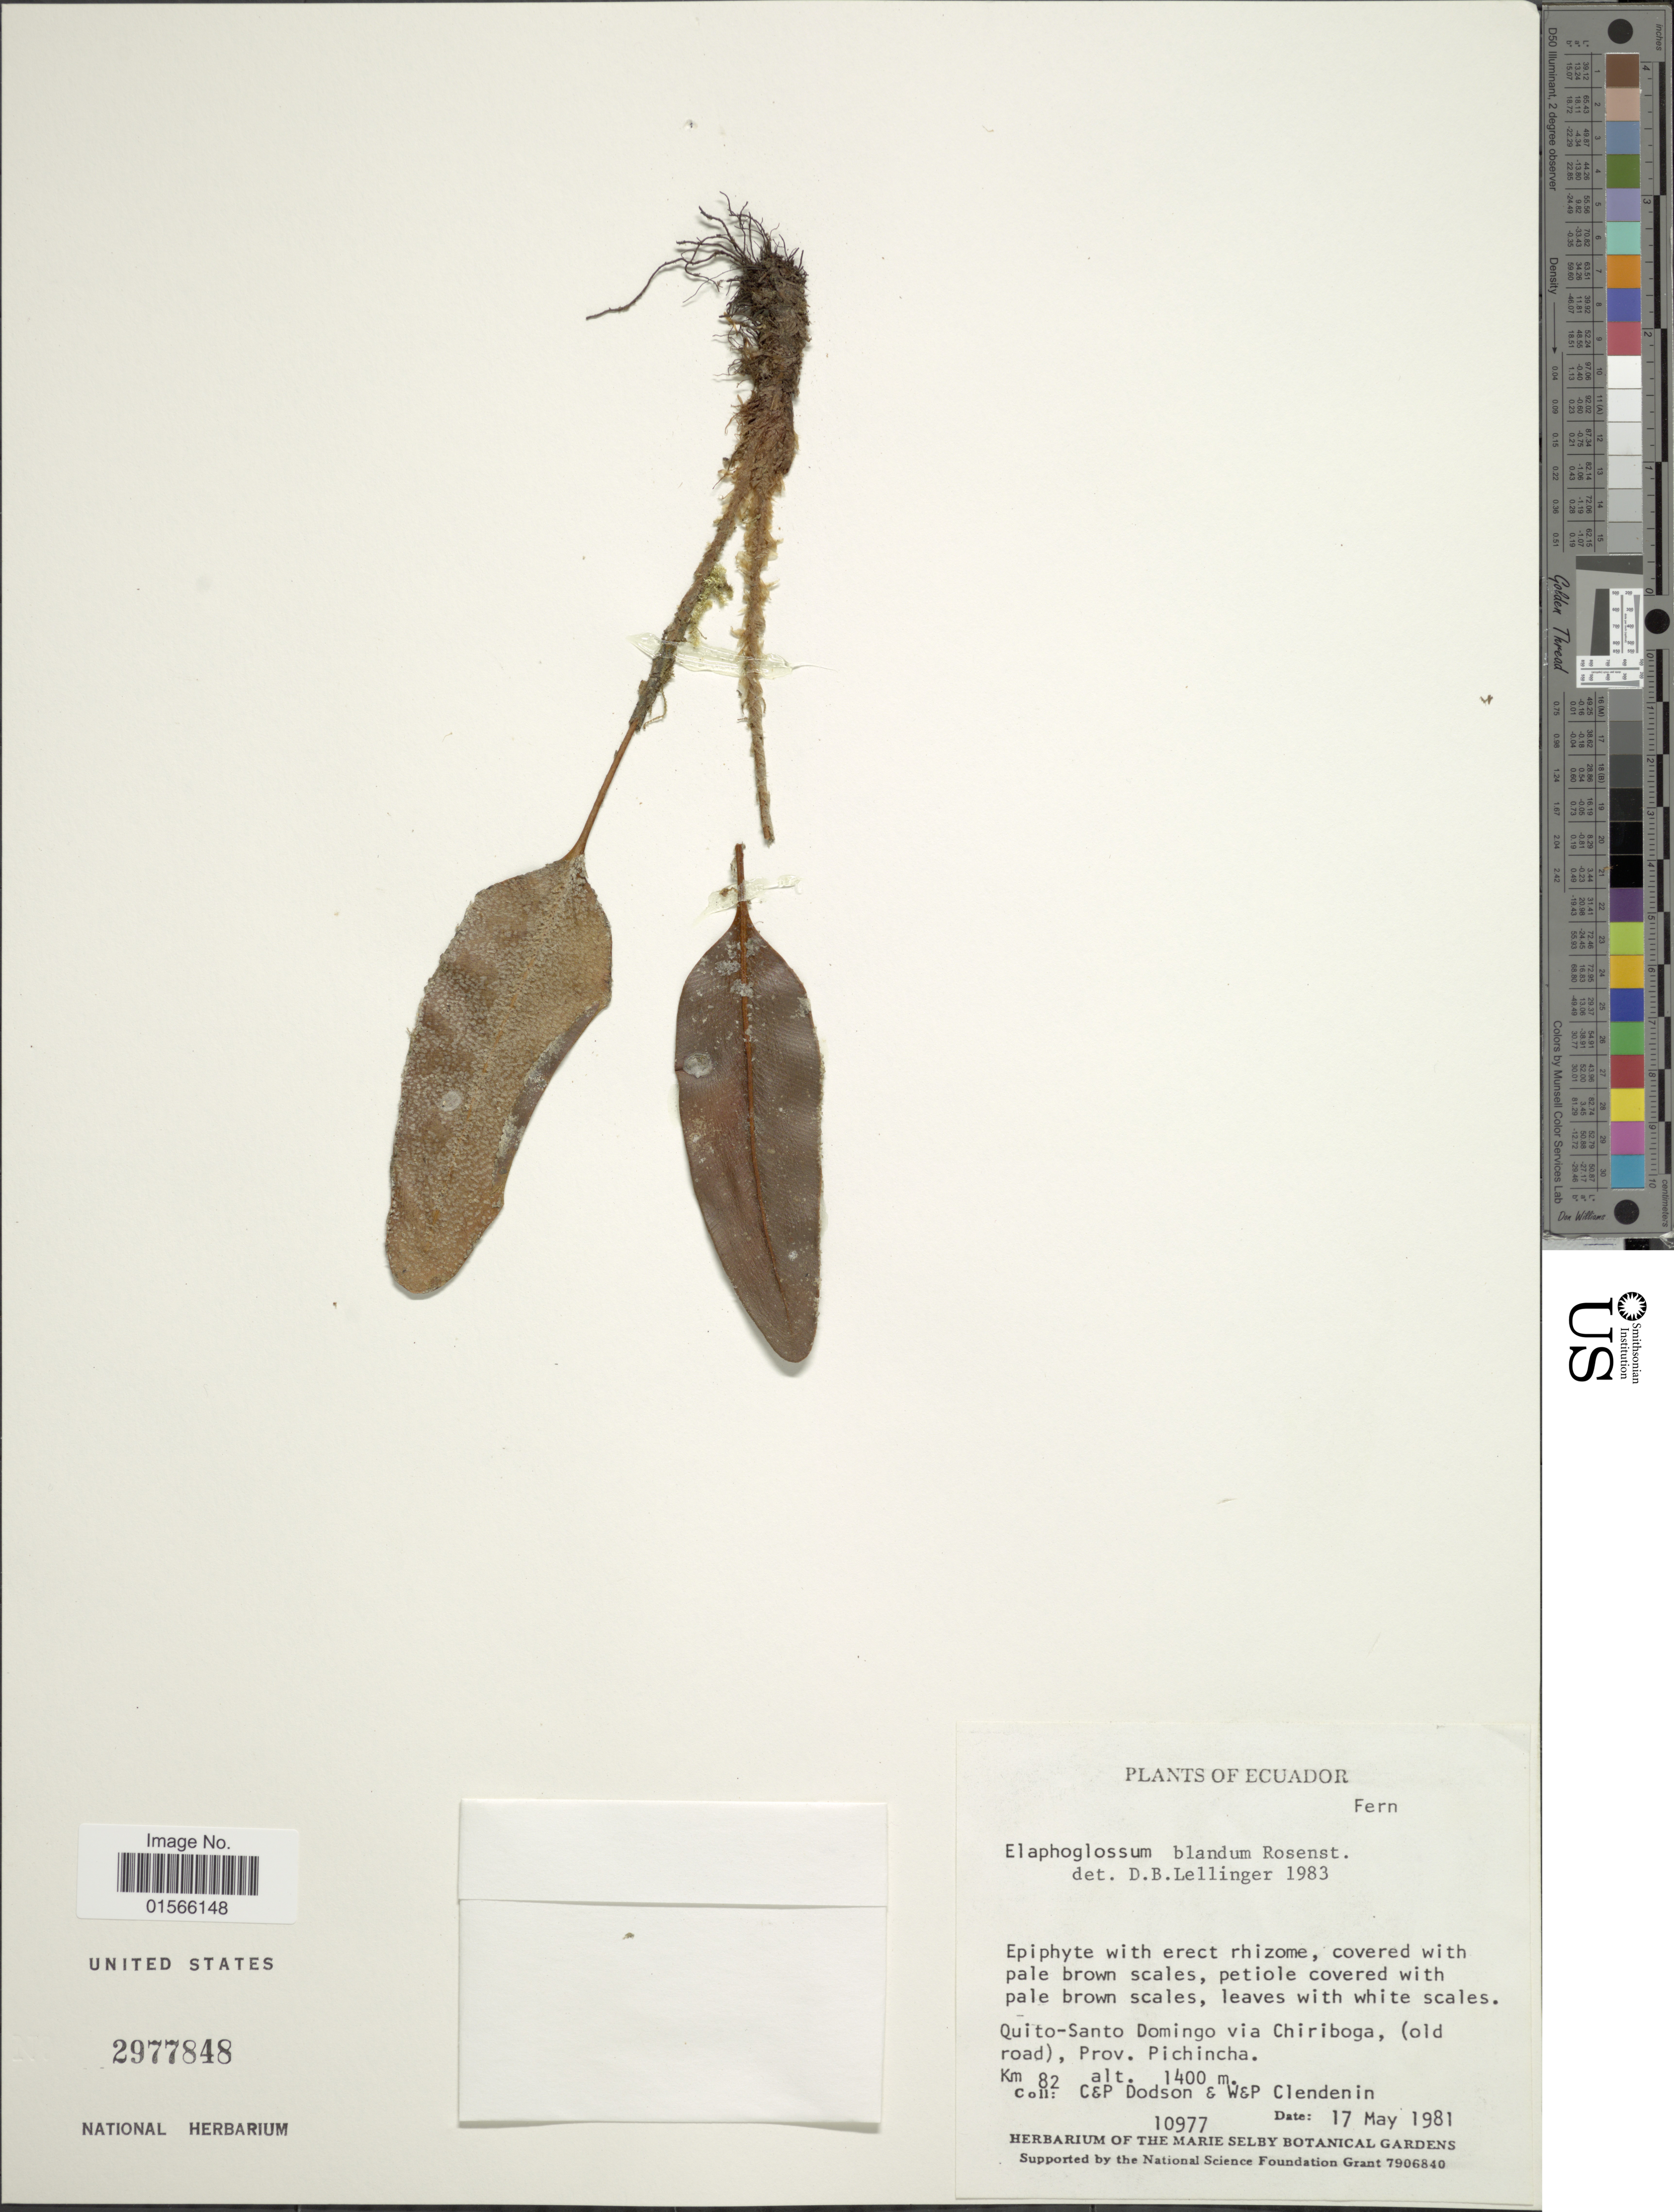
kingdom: Plantae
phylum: Tracheophyta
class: Polypodiopsida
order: Polypodiales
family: Dryopteridaceae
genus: Elaphoglossum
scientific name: Elaphoglossum bellermannianum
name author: (Klotzsch) T. Moore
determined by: Vasco, A.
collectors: C. Dodson, P. M. Dodson, W. Clendenin & P. Clendenin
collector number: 10977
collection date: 1981-05-17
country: Ecuador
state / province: Pichincha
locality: Quito-Santo Domingo via Chiriboga, (old road)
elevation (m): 1400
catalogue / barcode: US 2977848